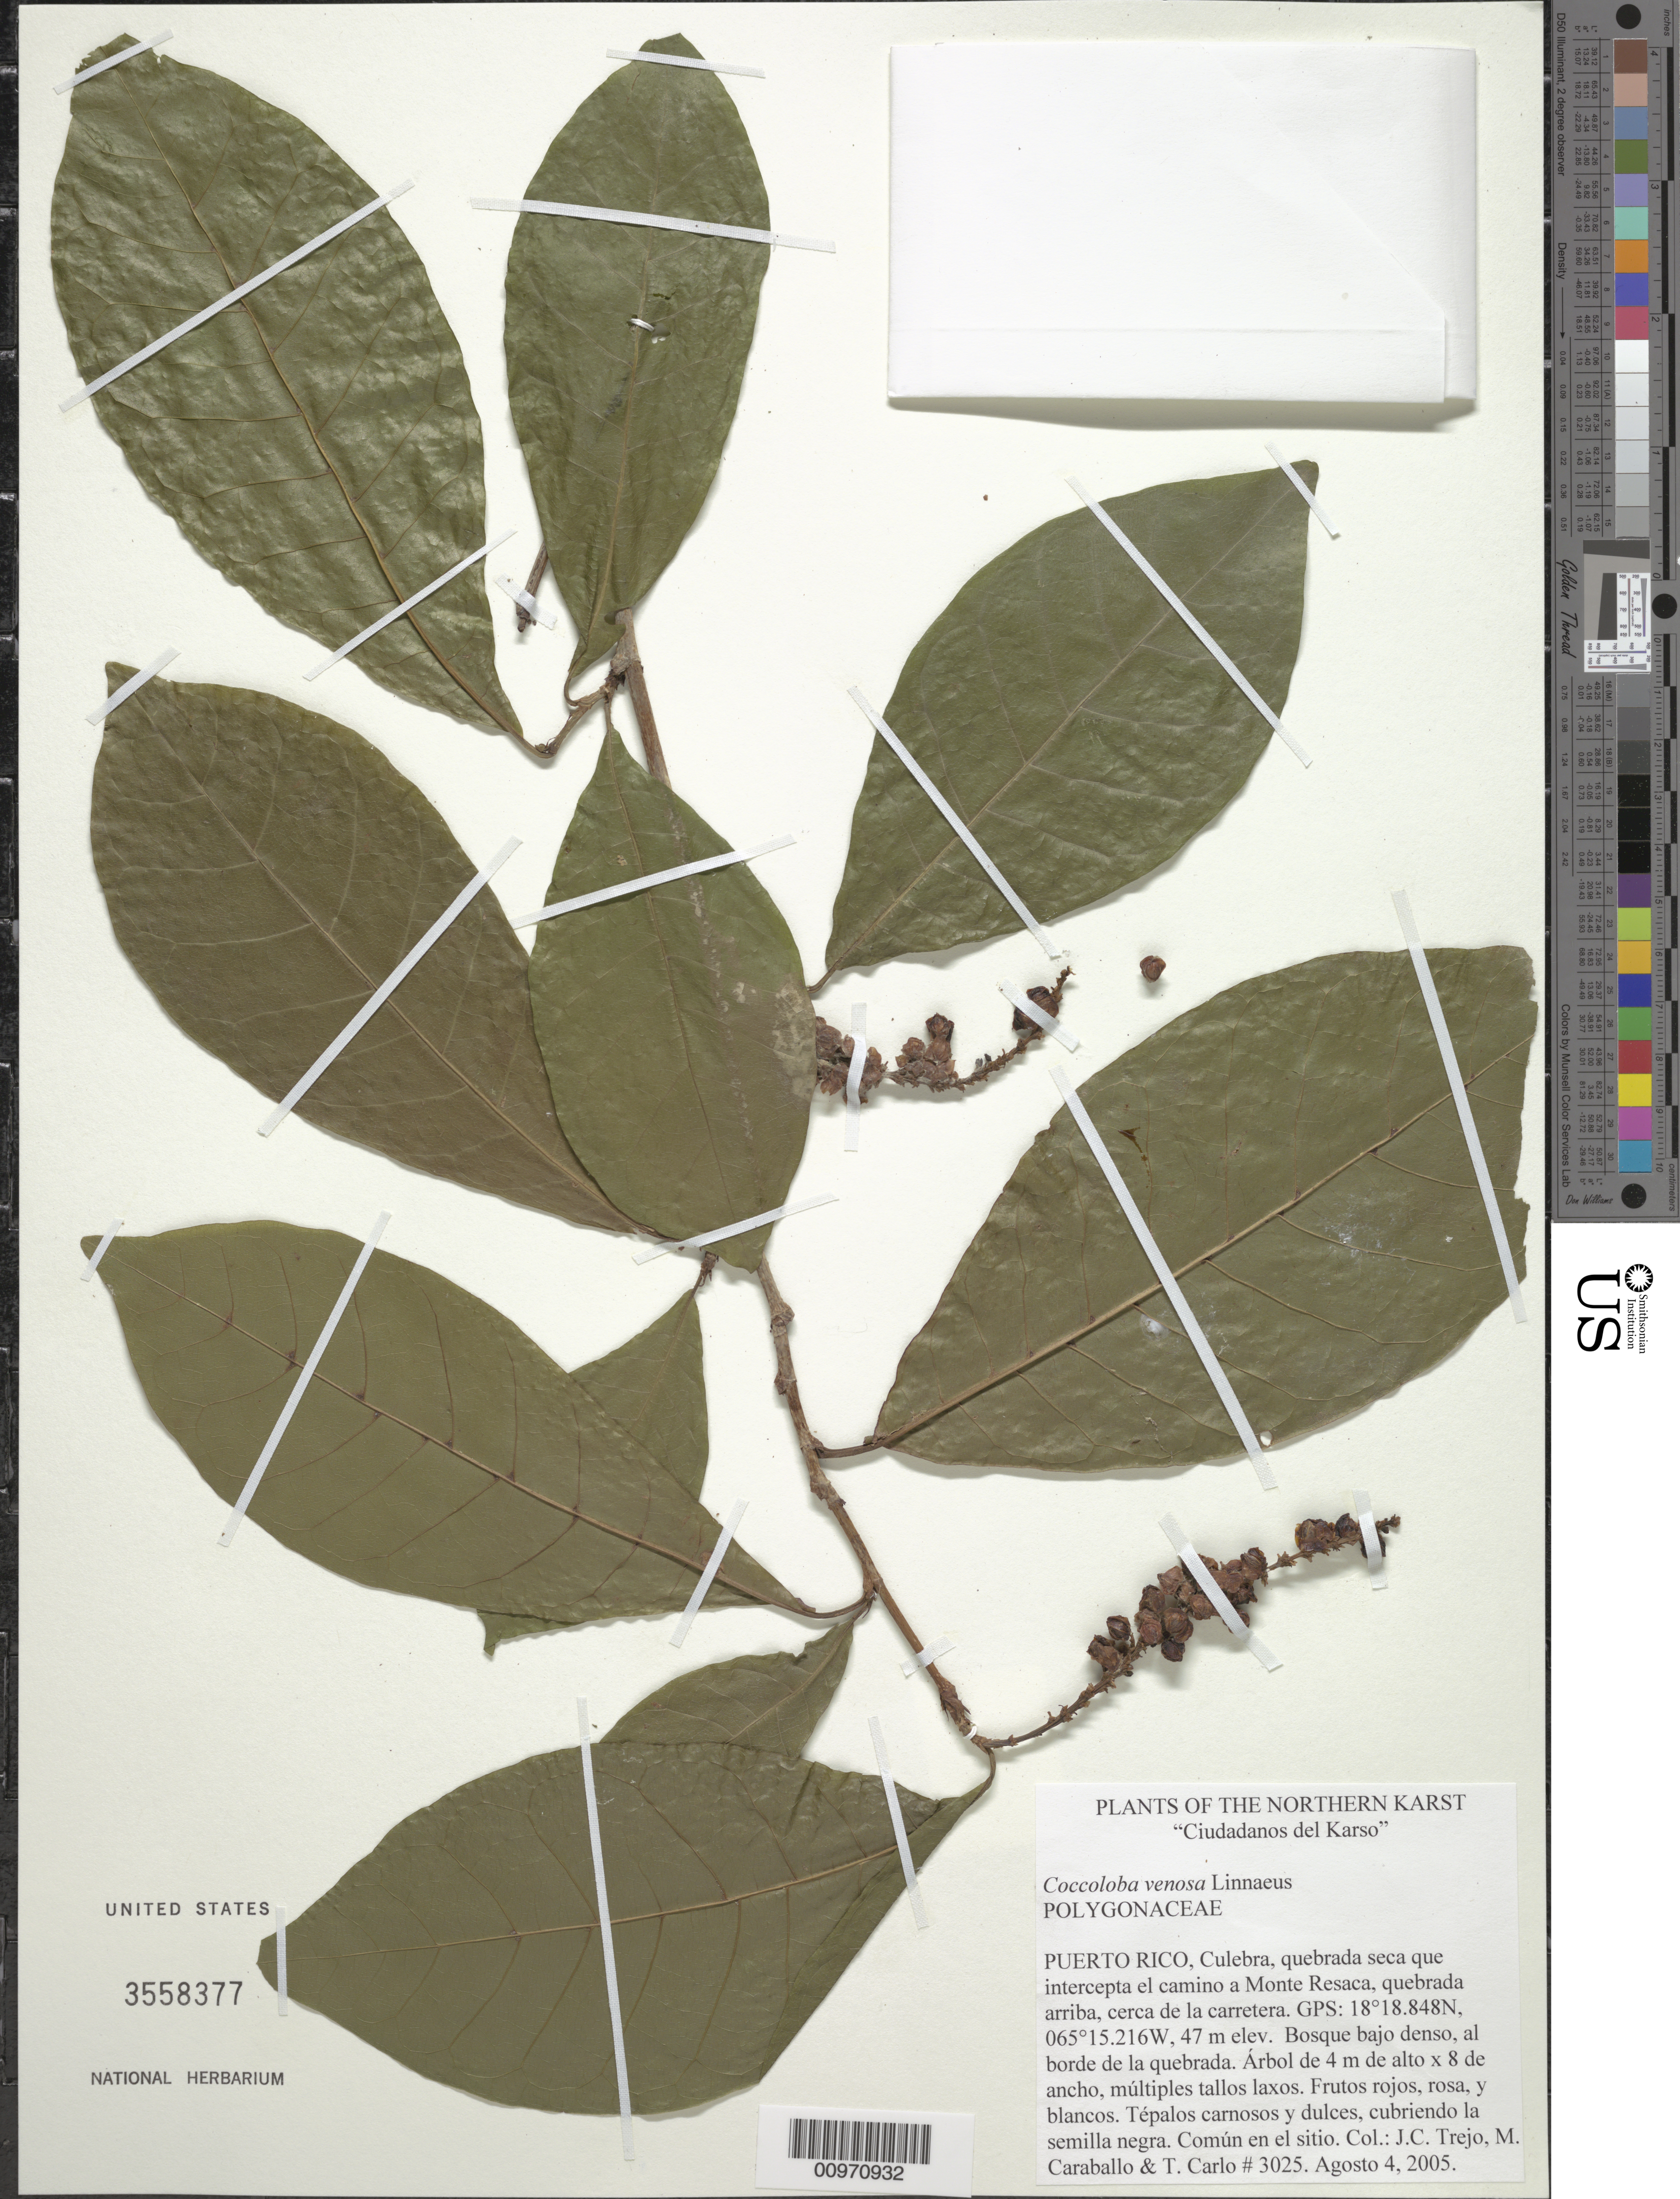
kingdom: Plantae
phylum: Tracheophyta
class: Magnoliopsida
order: Caryophyllales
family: Polygonaceae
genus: Coccoloba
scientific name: Coccoloba venosa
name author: L.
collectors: J. C. Trejo-Torres, M. Caraballo-Ortiz & T. Carlo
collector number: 3025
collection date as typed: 04 Aug 2005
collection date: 2005-08-04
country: Puerto Rico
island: Culebra I.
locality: Culebra, quebrada seca que intercepta el camino a Monte Resaca, quebrada arriba, cerca de la carretera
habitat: Bosque bajo denso, al borde de la quebrada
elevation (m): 47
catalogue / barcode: US 3558377